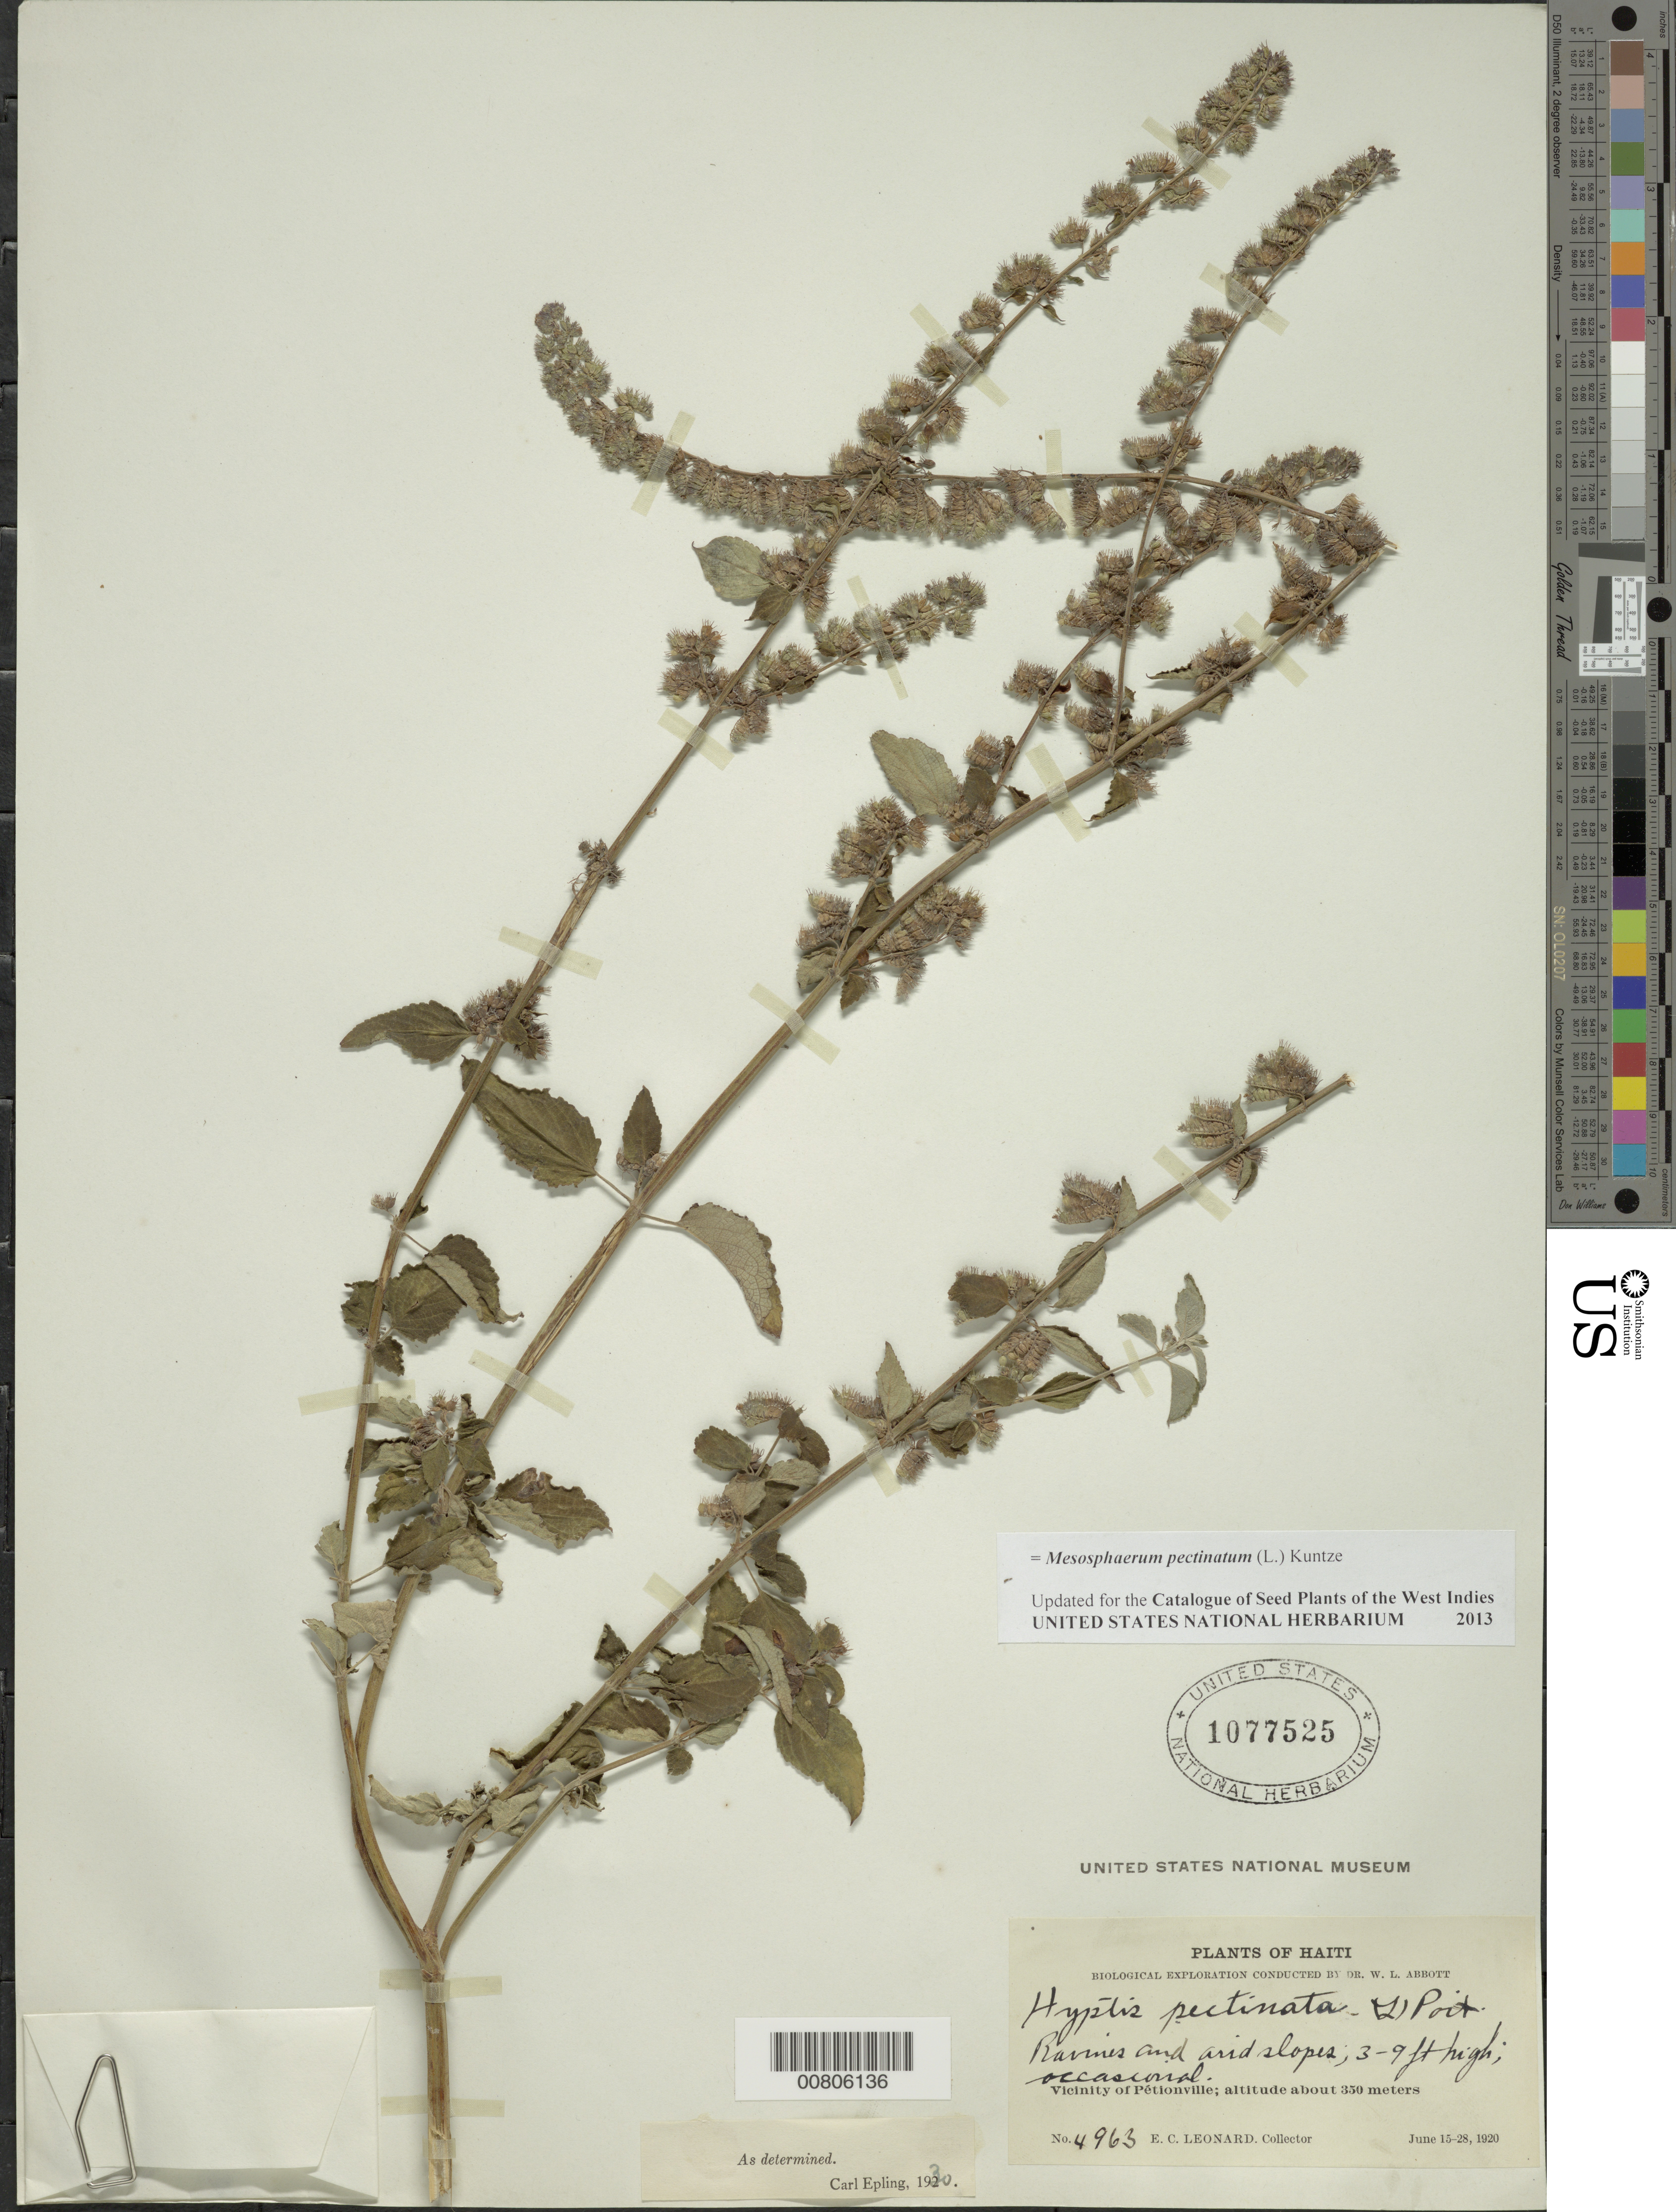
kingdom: Plantae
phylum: Tracheophyta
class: Magnoliopsida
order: Lamiales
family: Lamiaceae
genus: Mesosphaerum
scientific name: Mesosphaerum pectinatum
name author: (L.) Kuntze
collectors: E. C. Leonard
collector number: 4963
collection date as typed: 15 Jun 1920 to 28 Jun 1920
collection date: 1920-06-15/1920-06-28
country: Haiti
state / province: Ouest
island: Hispaniola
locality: Vicinity of Pétionville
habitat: Ravines and arid slopes; occasional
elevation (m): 350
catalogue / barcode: US 1077525